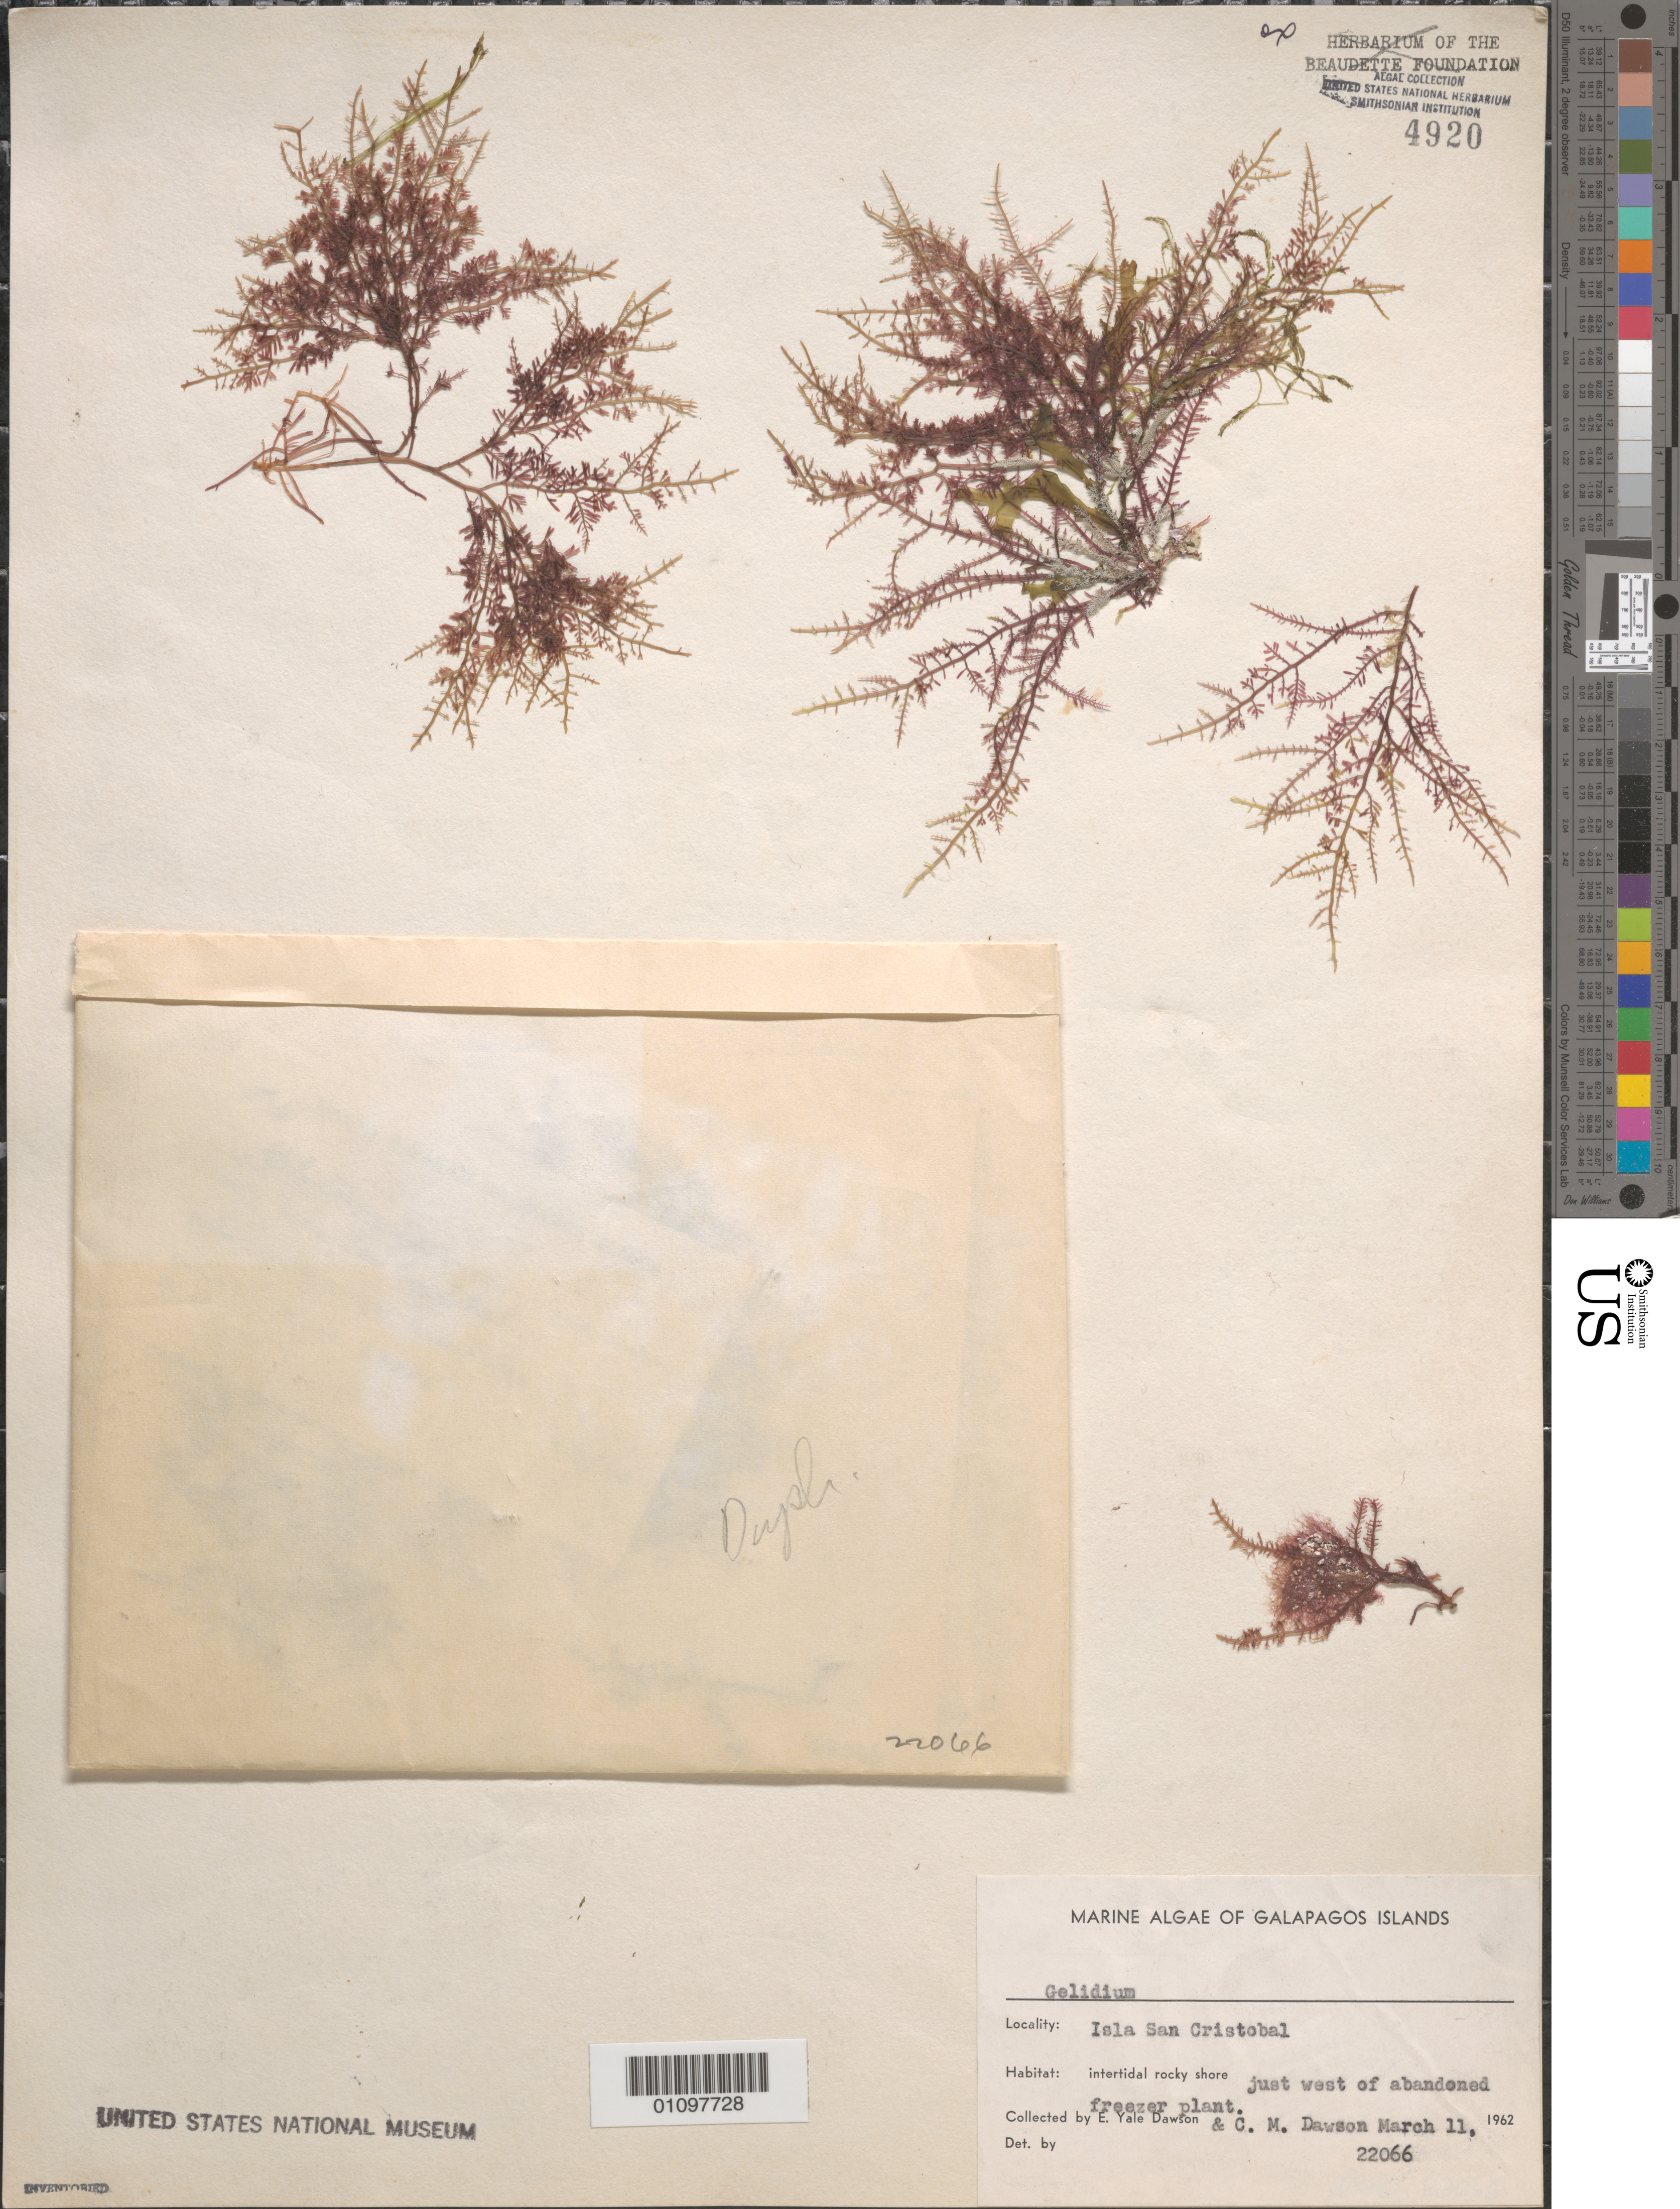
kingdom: Plantae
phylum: Rhodophyta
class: Florideophyceae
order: Gelidiales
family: Gelidiaceae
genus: Gelidium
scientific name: Gelidium sp.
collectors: E. Y. Dawson & C. M. Dawson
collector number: EYD 22066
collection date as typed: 11 Mar 1962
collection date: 1962-03-11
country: Ecuador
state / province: Colón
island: San Cristóbal [Chatham]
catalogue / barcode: US 4920